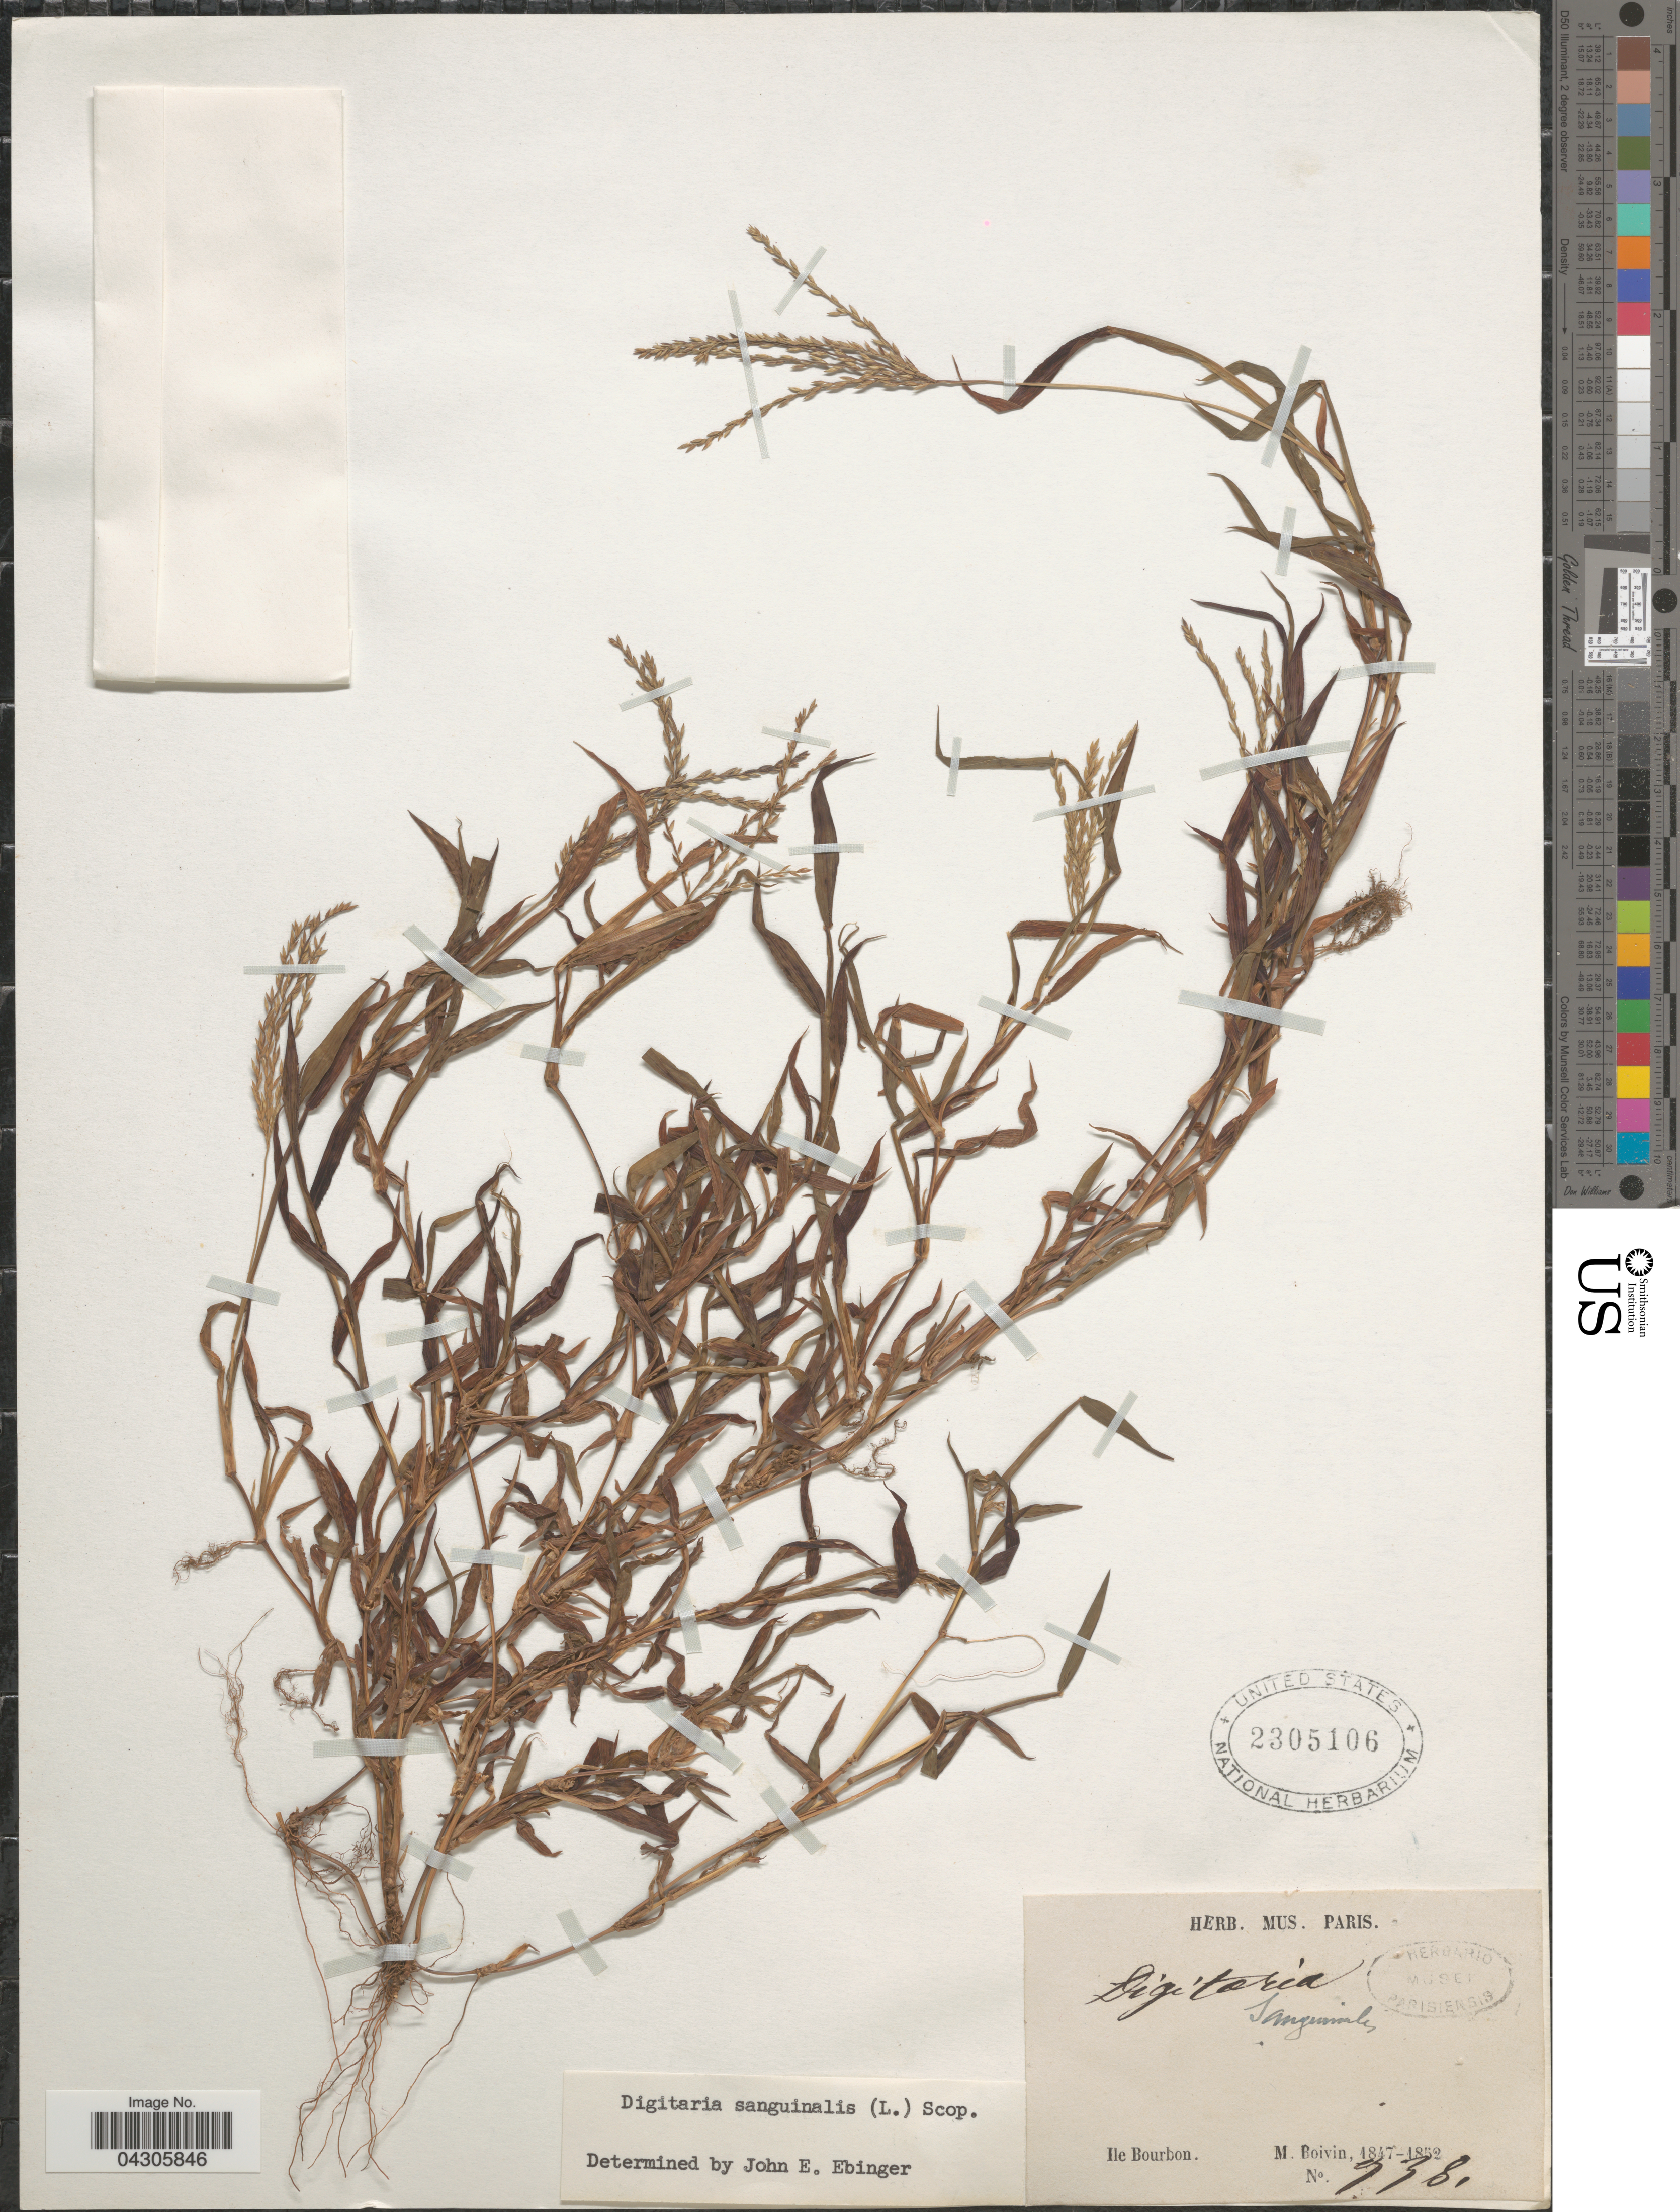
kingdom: Plantae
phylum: Tracheophyta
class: Liliopsida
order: Poales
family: Poaceae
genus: Digitaria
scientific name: Digitaria sanguinalis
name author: (L.) Scop.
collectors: M. Boivin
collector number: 738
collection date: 1847/1852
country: Réunion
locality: Ile Bourbon.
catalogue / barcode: US 2305106